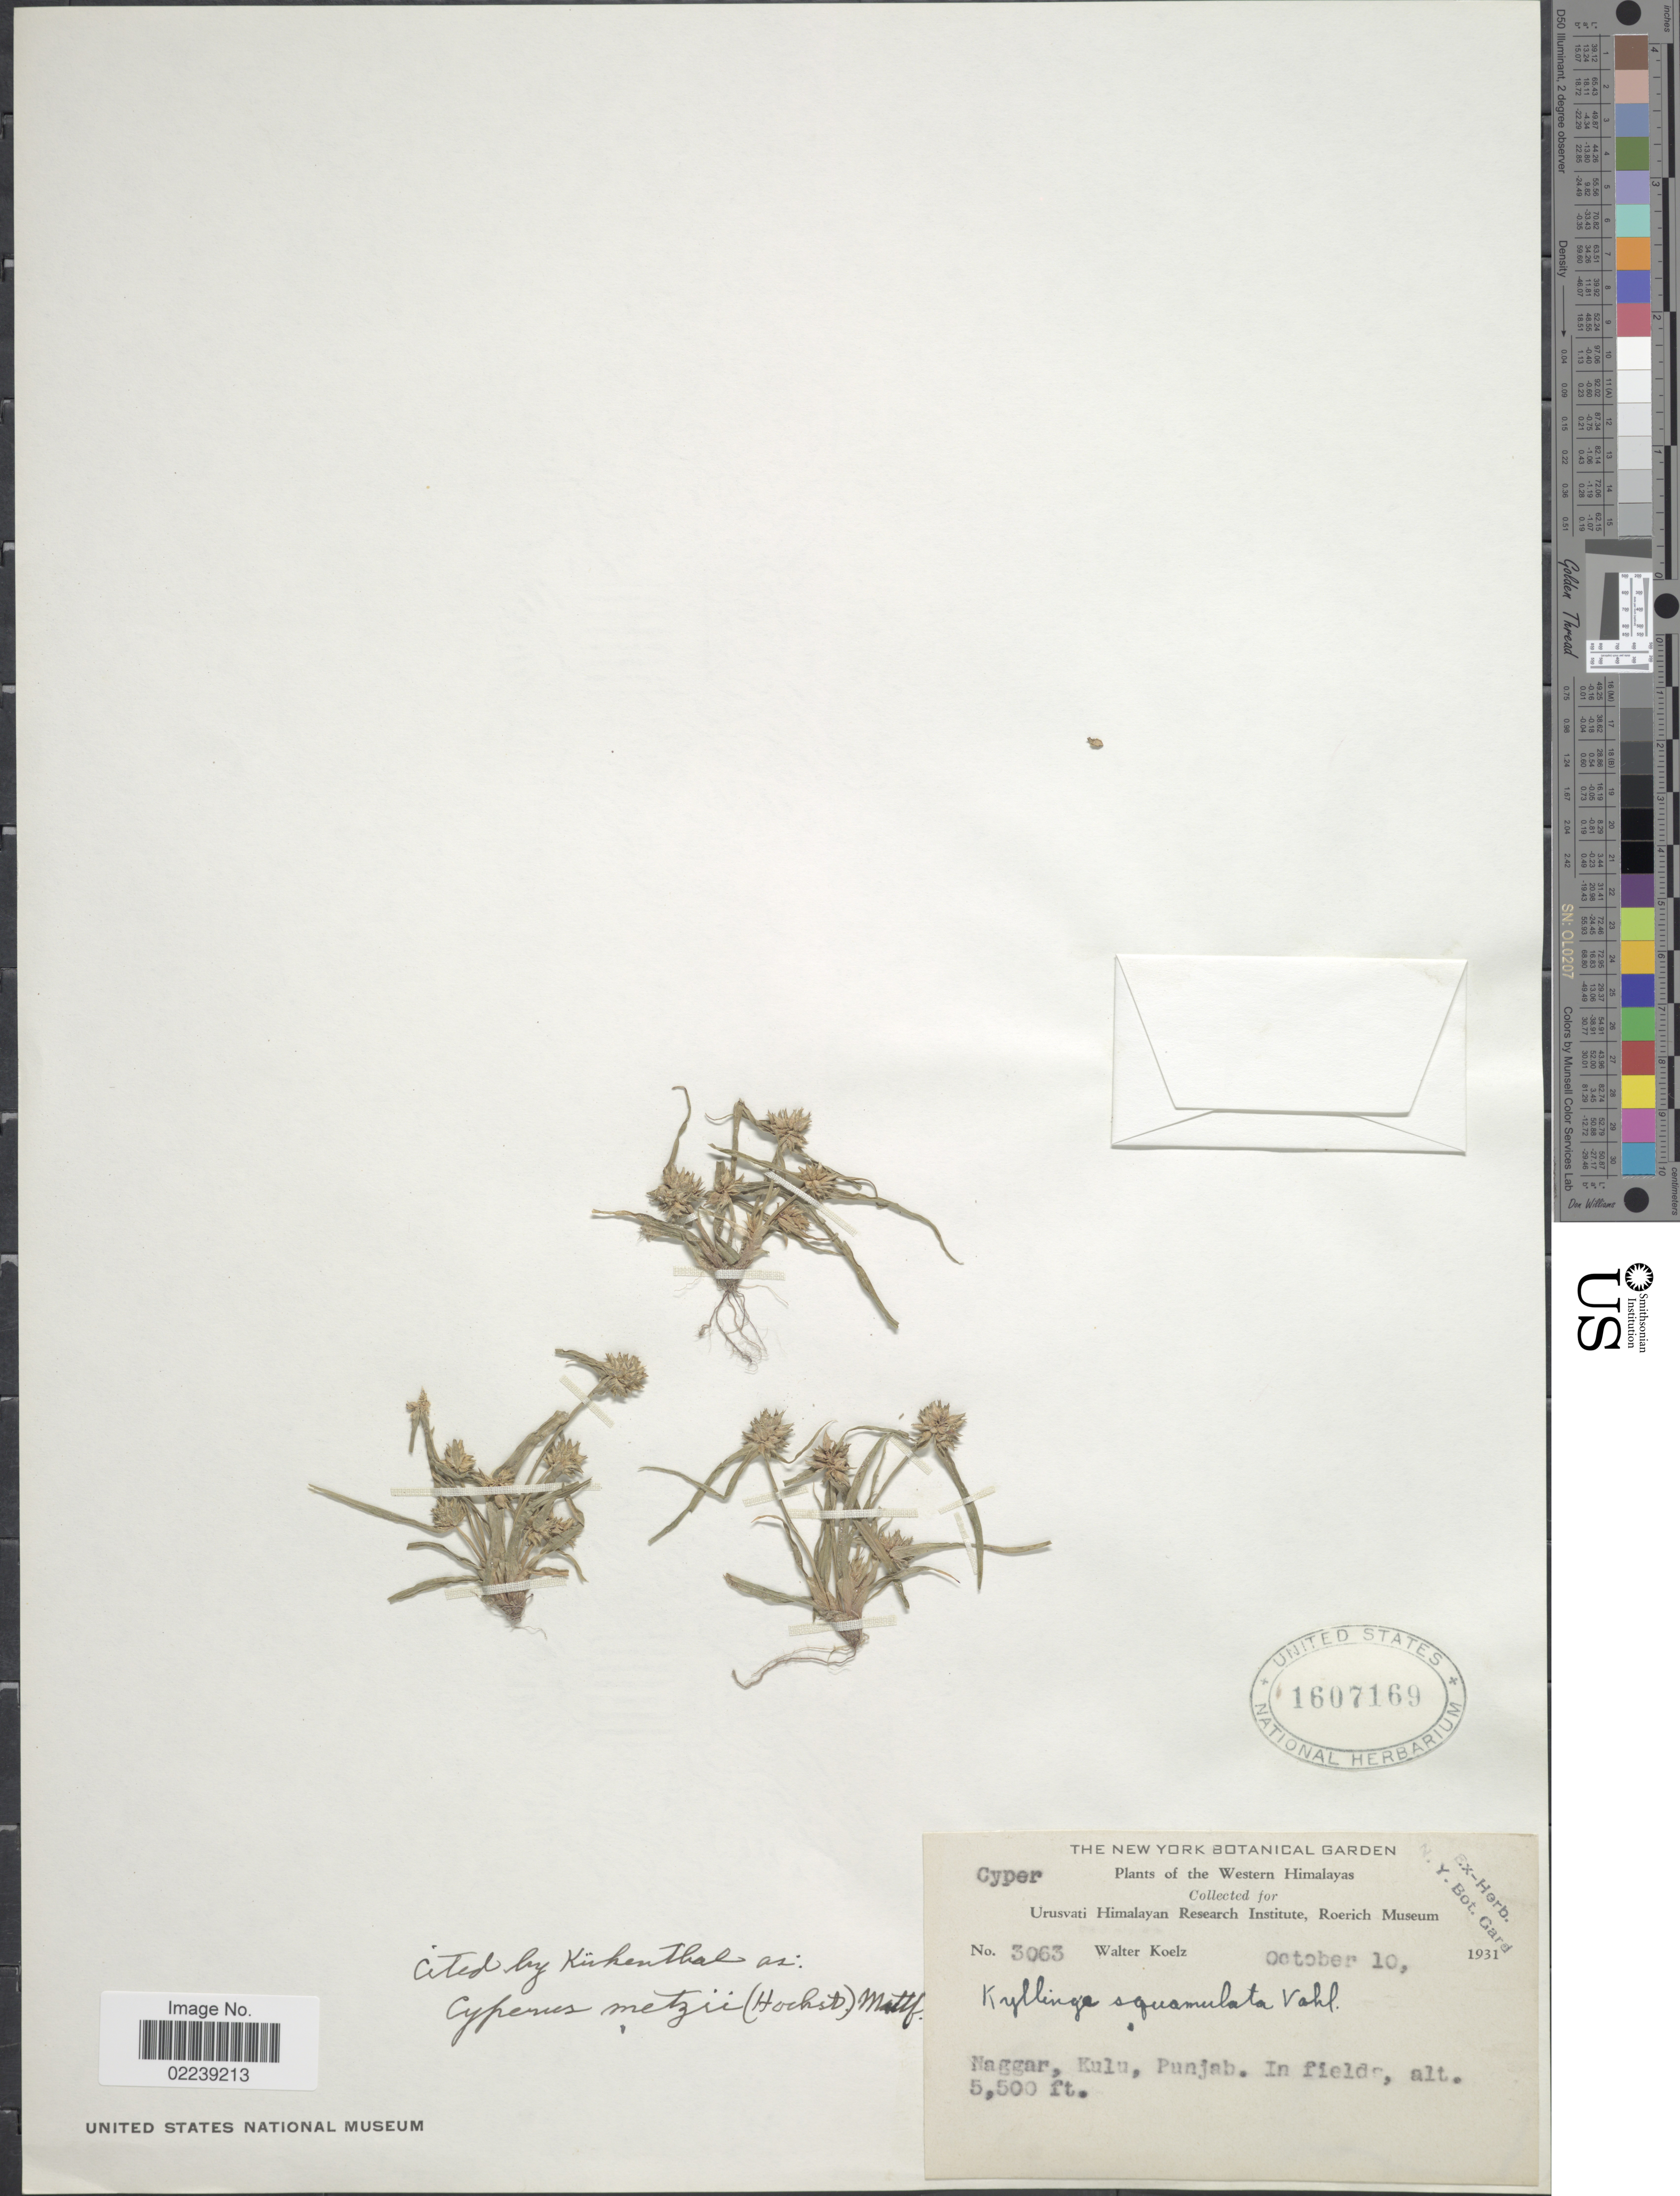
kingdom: Plantae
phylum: Tracheophyta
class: Liliopsida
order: Poales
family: Cyperaceae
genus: Cyperus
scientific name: Cyperus metzii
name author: (Hochst. ex Steud.) Mattf. & Kük.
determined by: Strong, M. T., (US), Smithsonian Institution - National Museum of Natural History (UNITED STATES)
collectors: W. N. Koelz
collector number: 3063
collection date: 1931-10-10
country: India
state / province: Punjab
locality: Western Himalayas, Naggar, Kulu, Punjab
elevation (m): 1676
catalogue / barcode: US 1607169